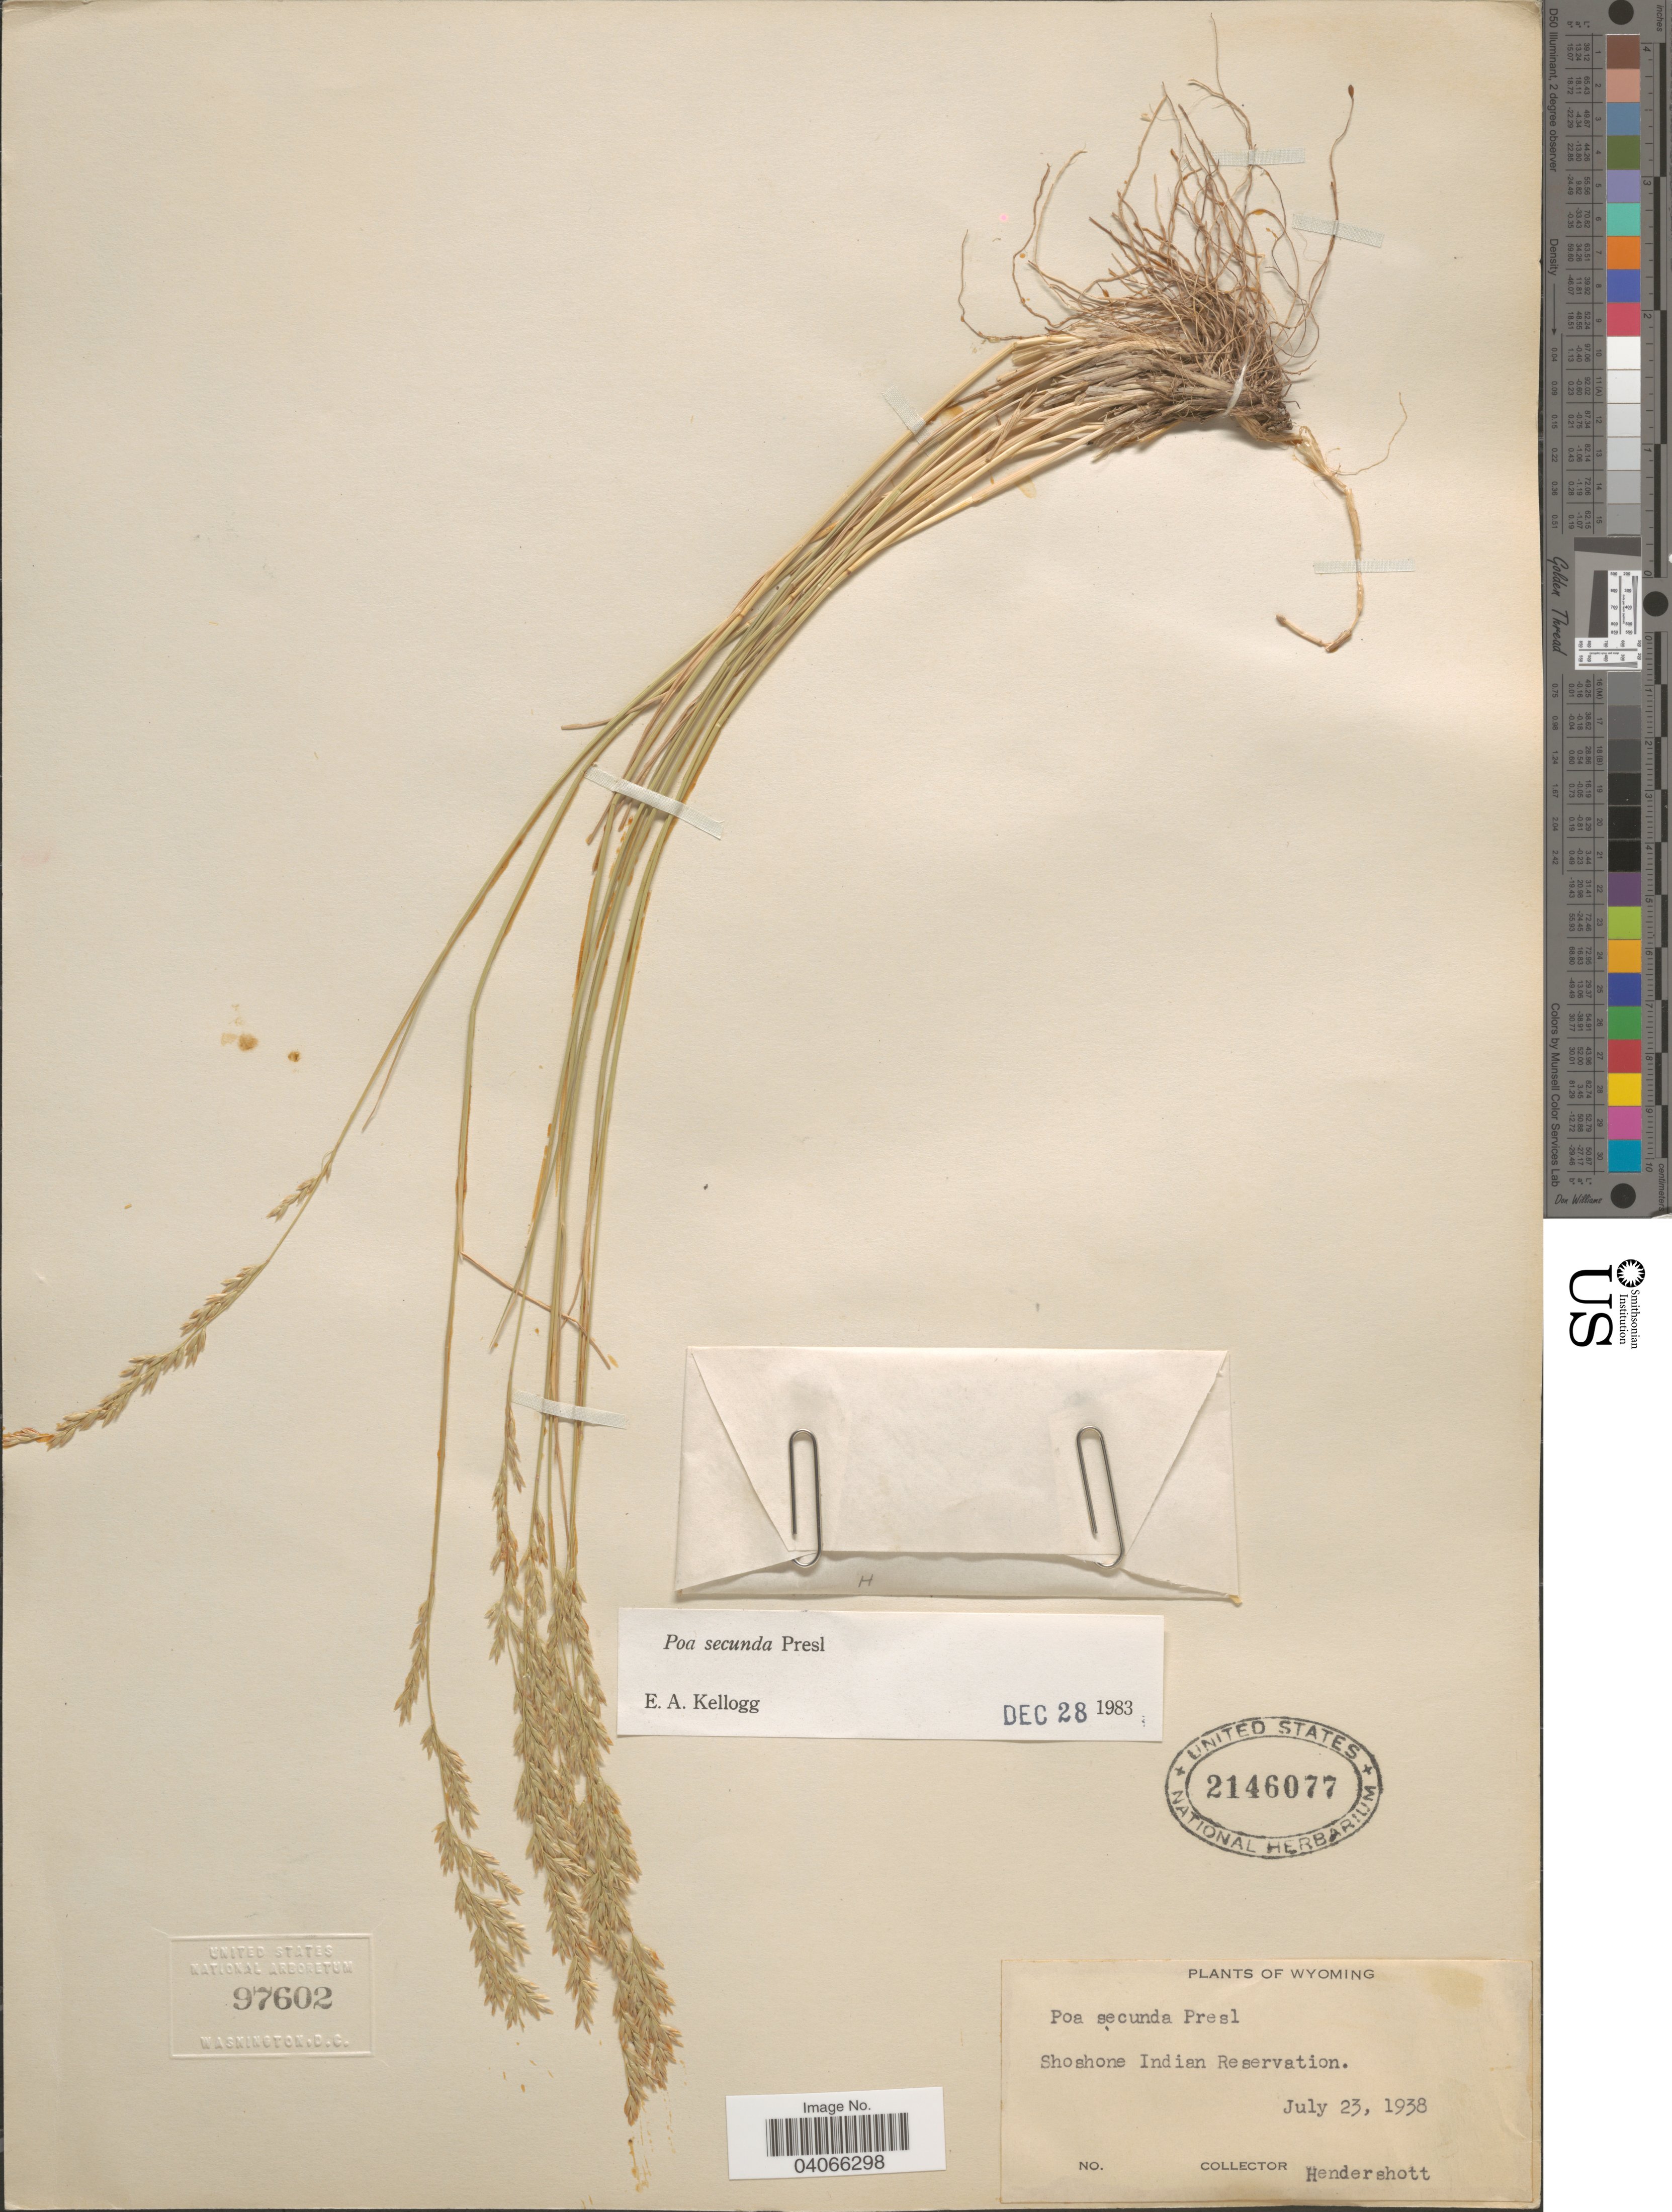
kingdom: Plantae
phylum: Tracheophyta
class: Liliopsida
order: Poales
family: Poaceae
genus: Poa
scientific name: Poa secunda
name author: J. Presl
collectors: Hendershott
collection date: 1938-07-23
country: United States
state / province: Wyoming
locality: Shoshone Indian Reservation.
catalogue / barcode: US 2146077